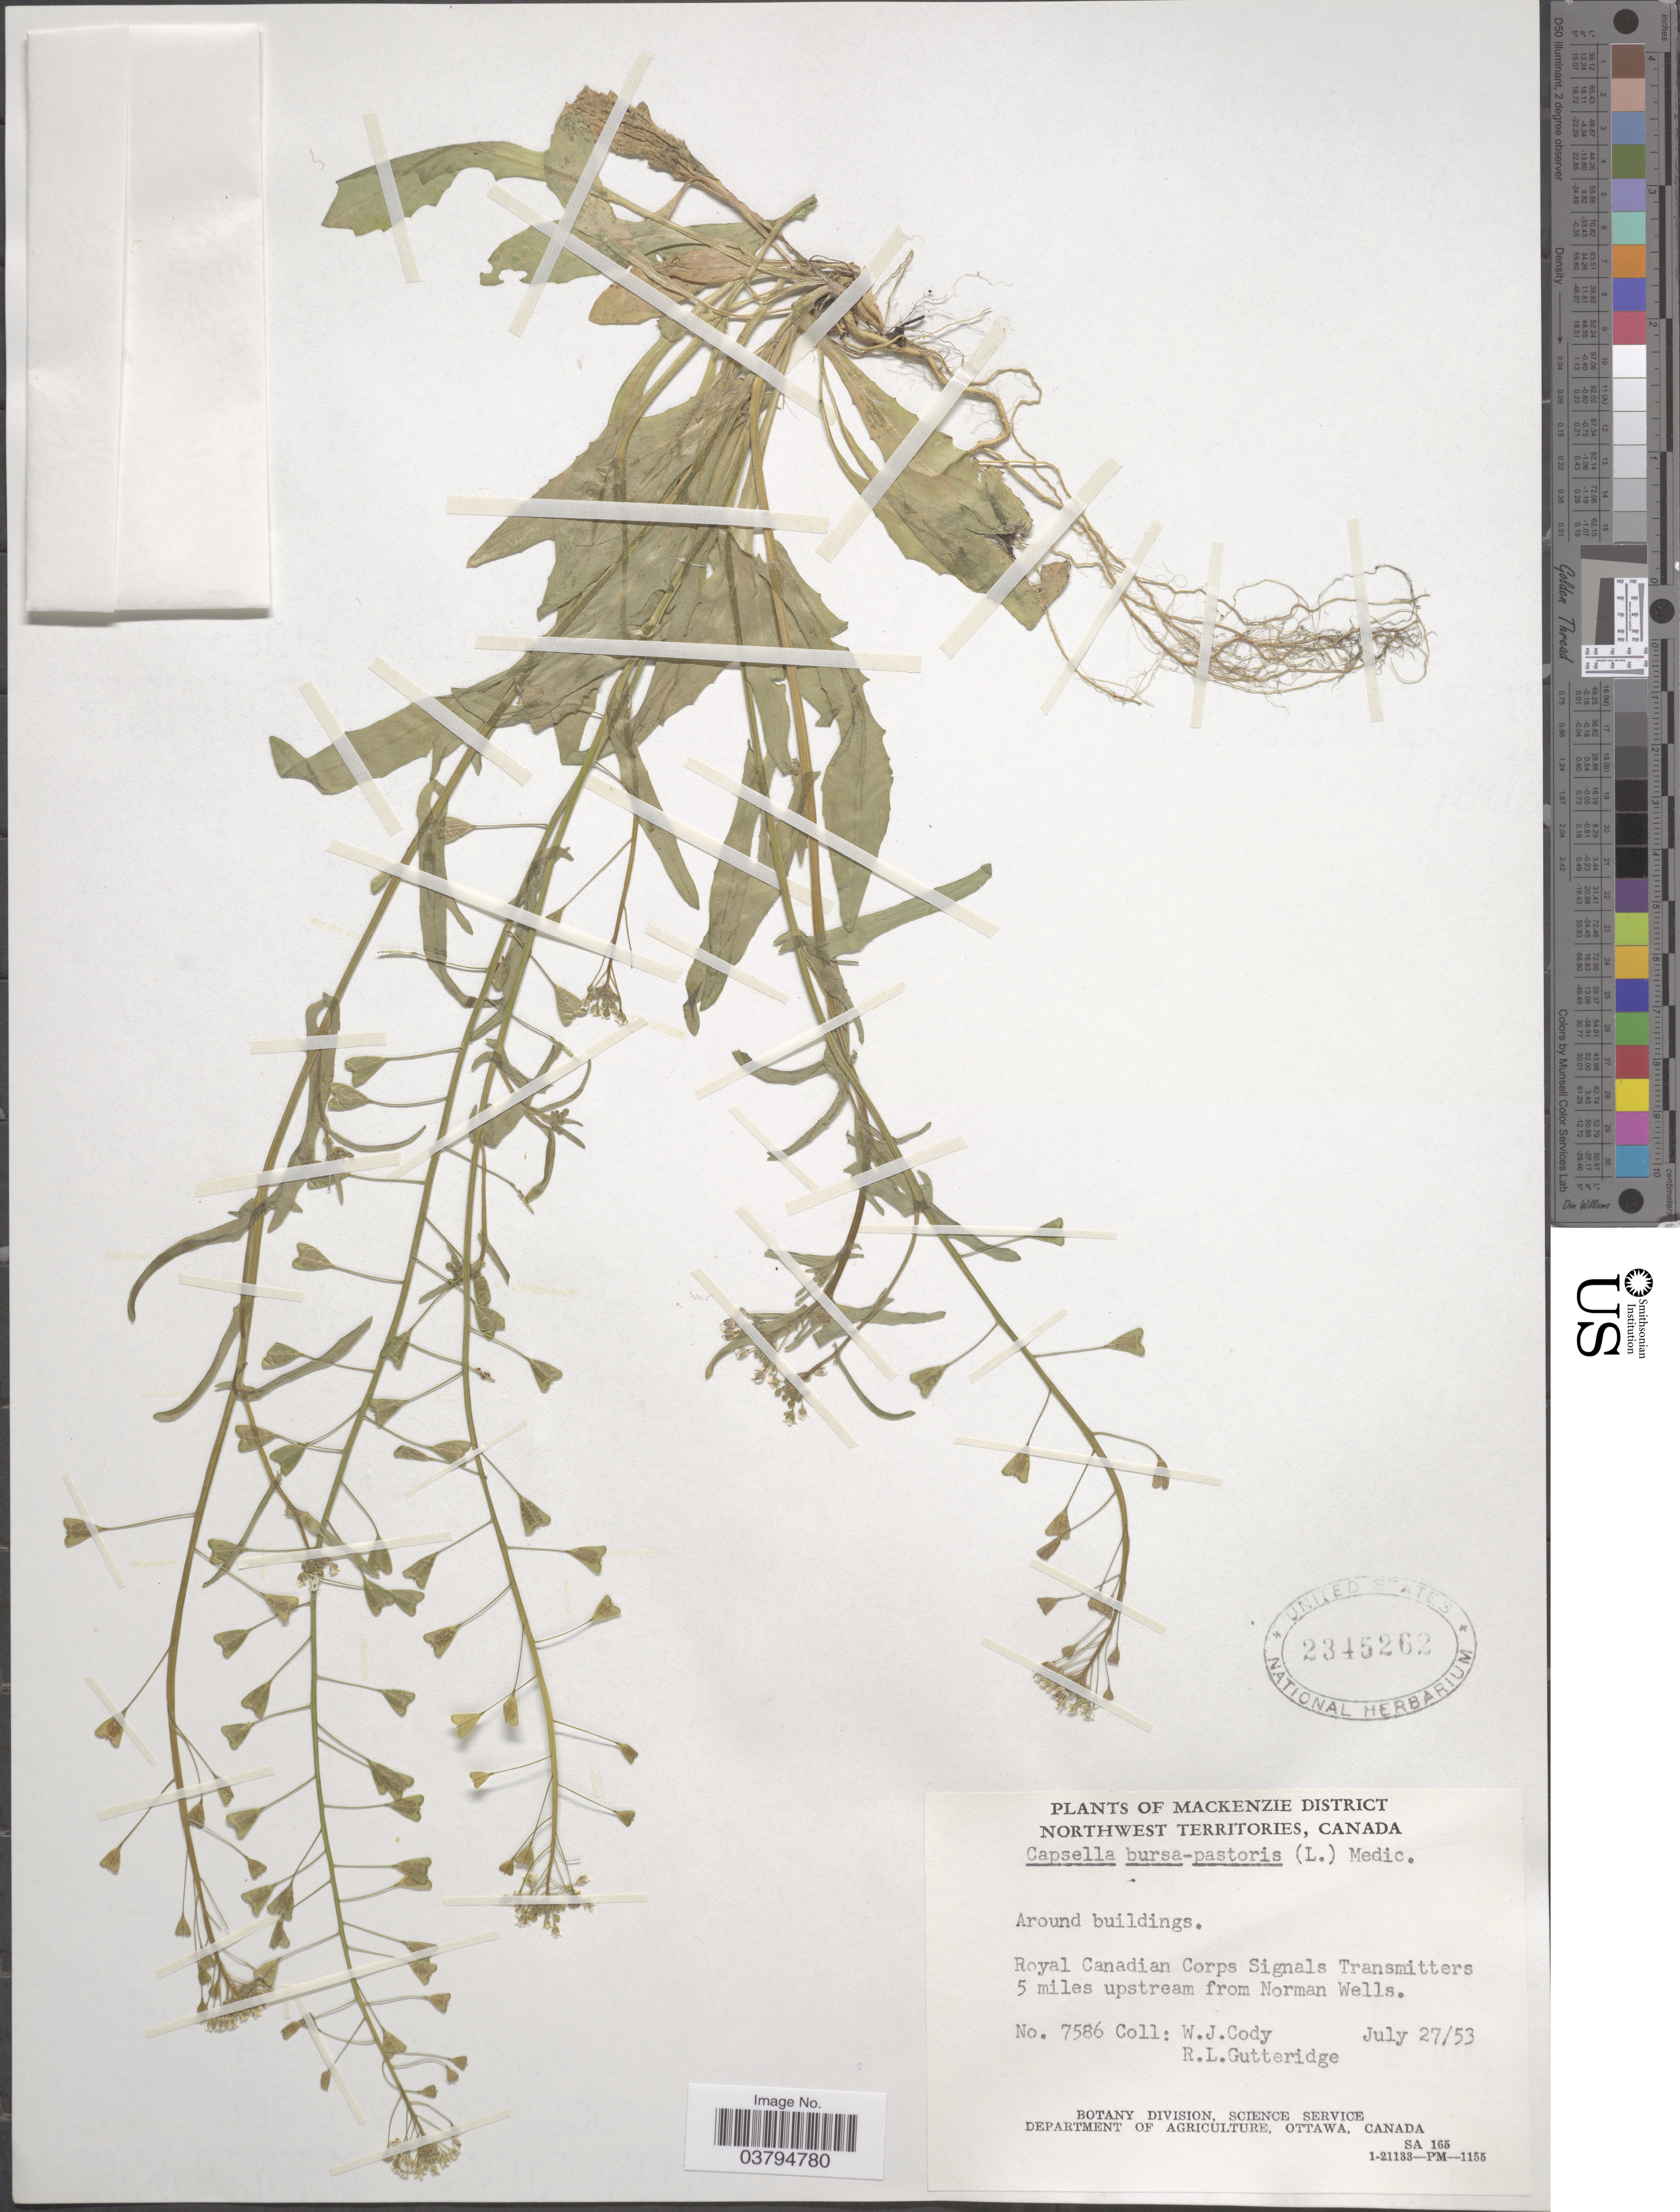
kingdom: Plantae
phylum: Tracheophyta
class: Magnoliopsida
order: Brassicales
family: Brassicaceae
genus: Capsella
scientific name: Capsella bursa-pastoris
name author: (L.) Medik.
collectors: W. Cody & R. Gutteridge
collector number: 7586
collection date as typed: Transcribed d/m/y: 27/7/53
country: Canada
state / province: Northwest Territories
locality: Mackenzie District. Around buildings. Royal Canadian Corps Signals Transmitters 5 miles upstream from Norman Wells.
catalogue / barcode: US 2345262